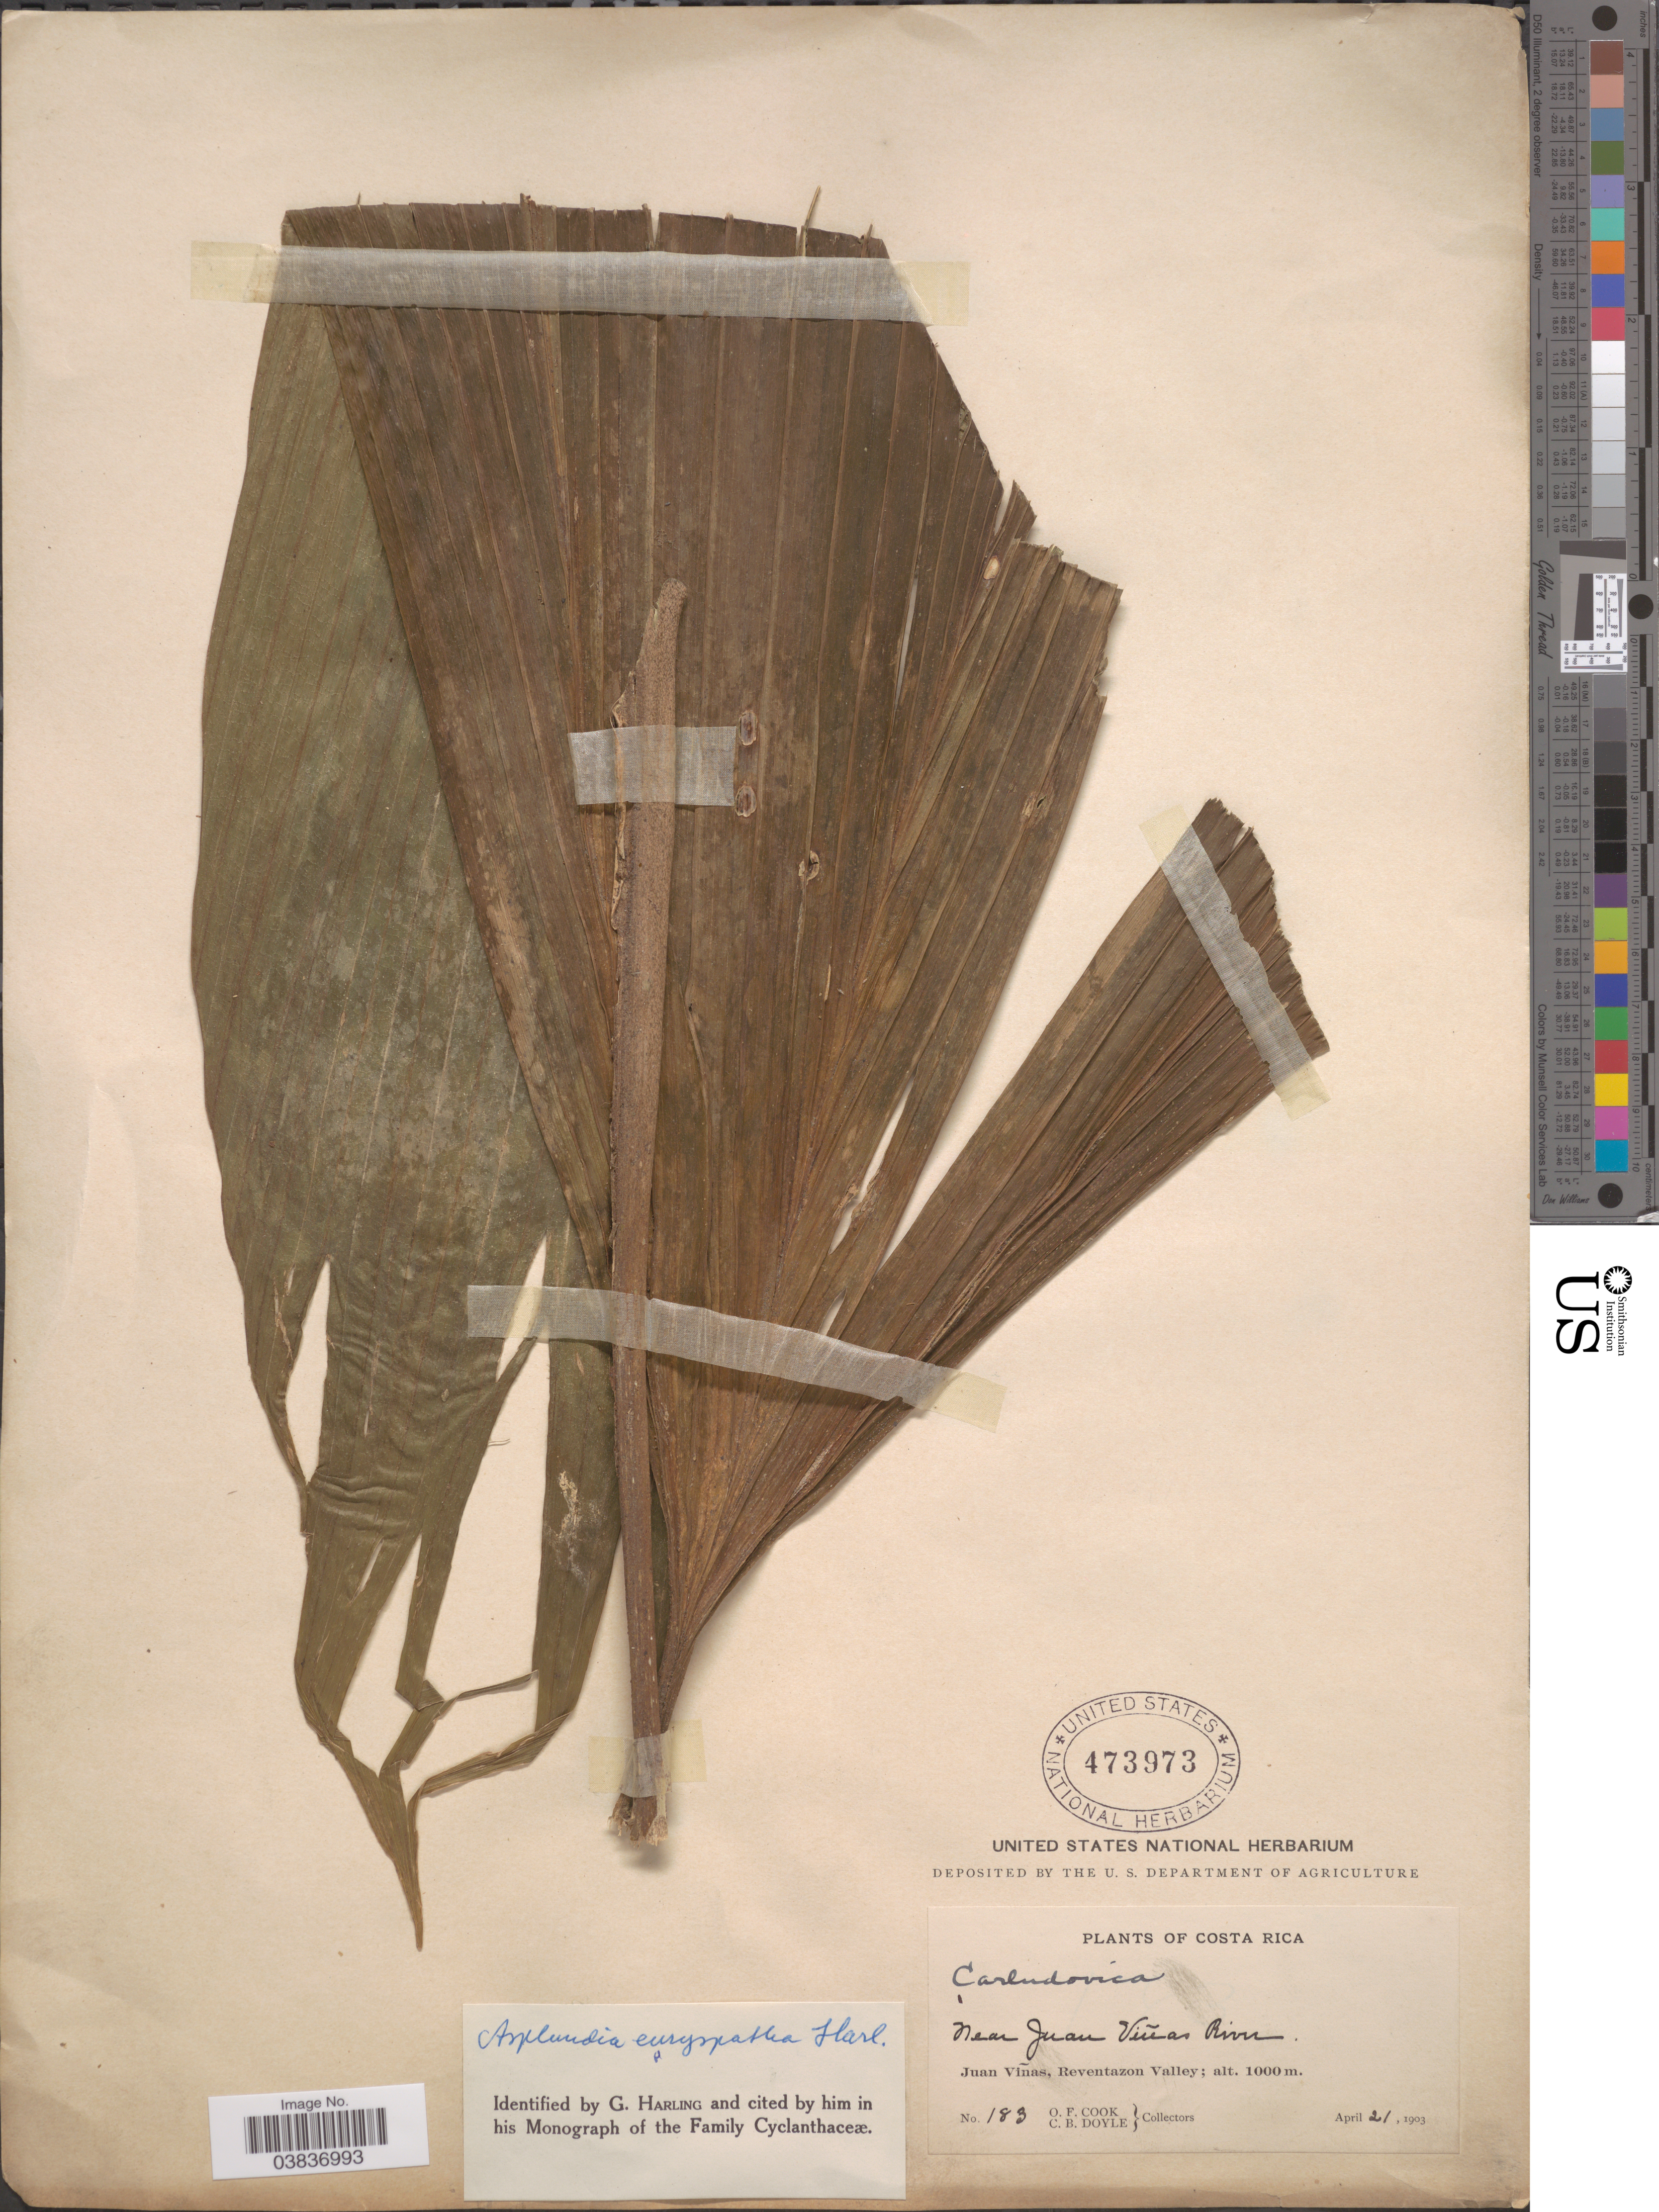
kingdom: Plantae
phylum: Tracheophyta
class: Liliopsida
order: Pandanales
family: Cyclanthaceae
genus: Asplundia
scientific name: Asplundia euryspatha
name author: Harling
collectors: O. F. Cook & C. Doyle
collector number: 183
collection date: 1903-04-21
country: Costa Rica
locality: Near Juan Viñas River. Juan Viñas, Reventazon Valley.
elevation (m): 1000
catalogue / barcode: US 473973